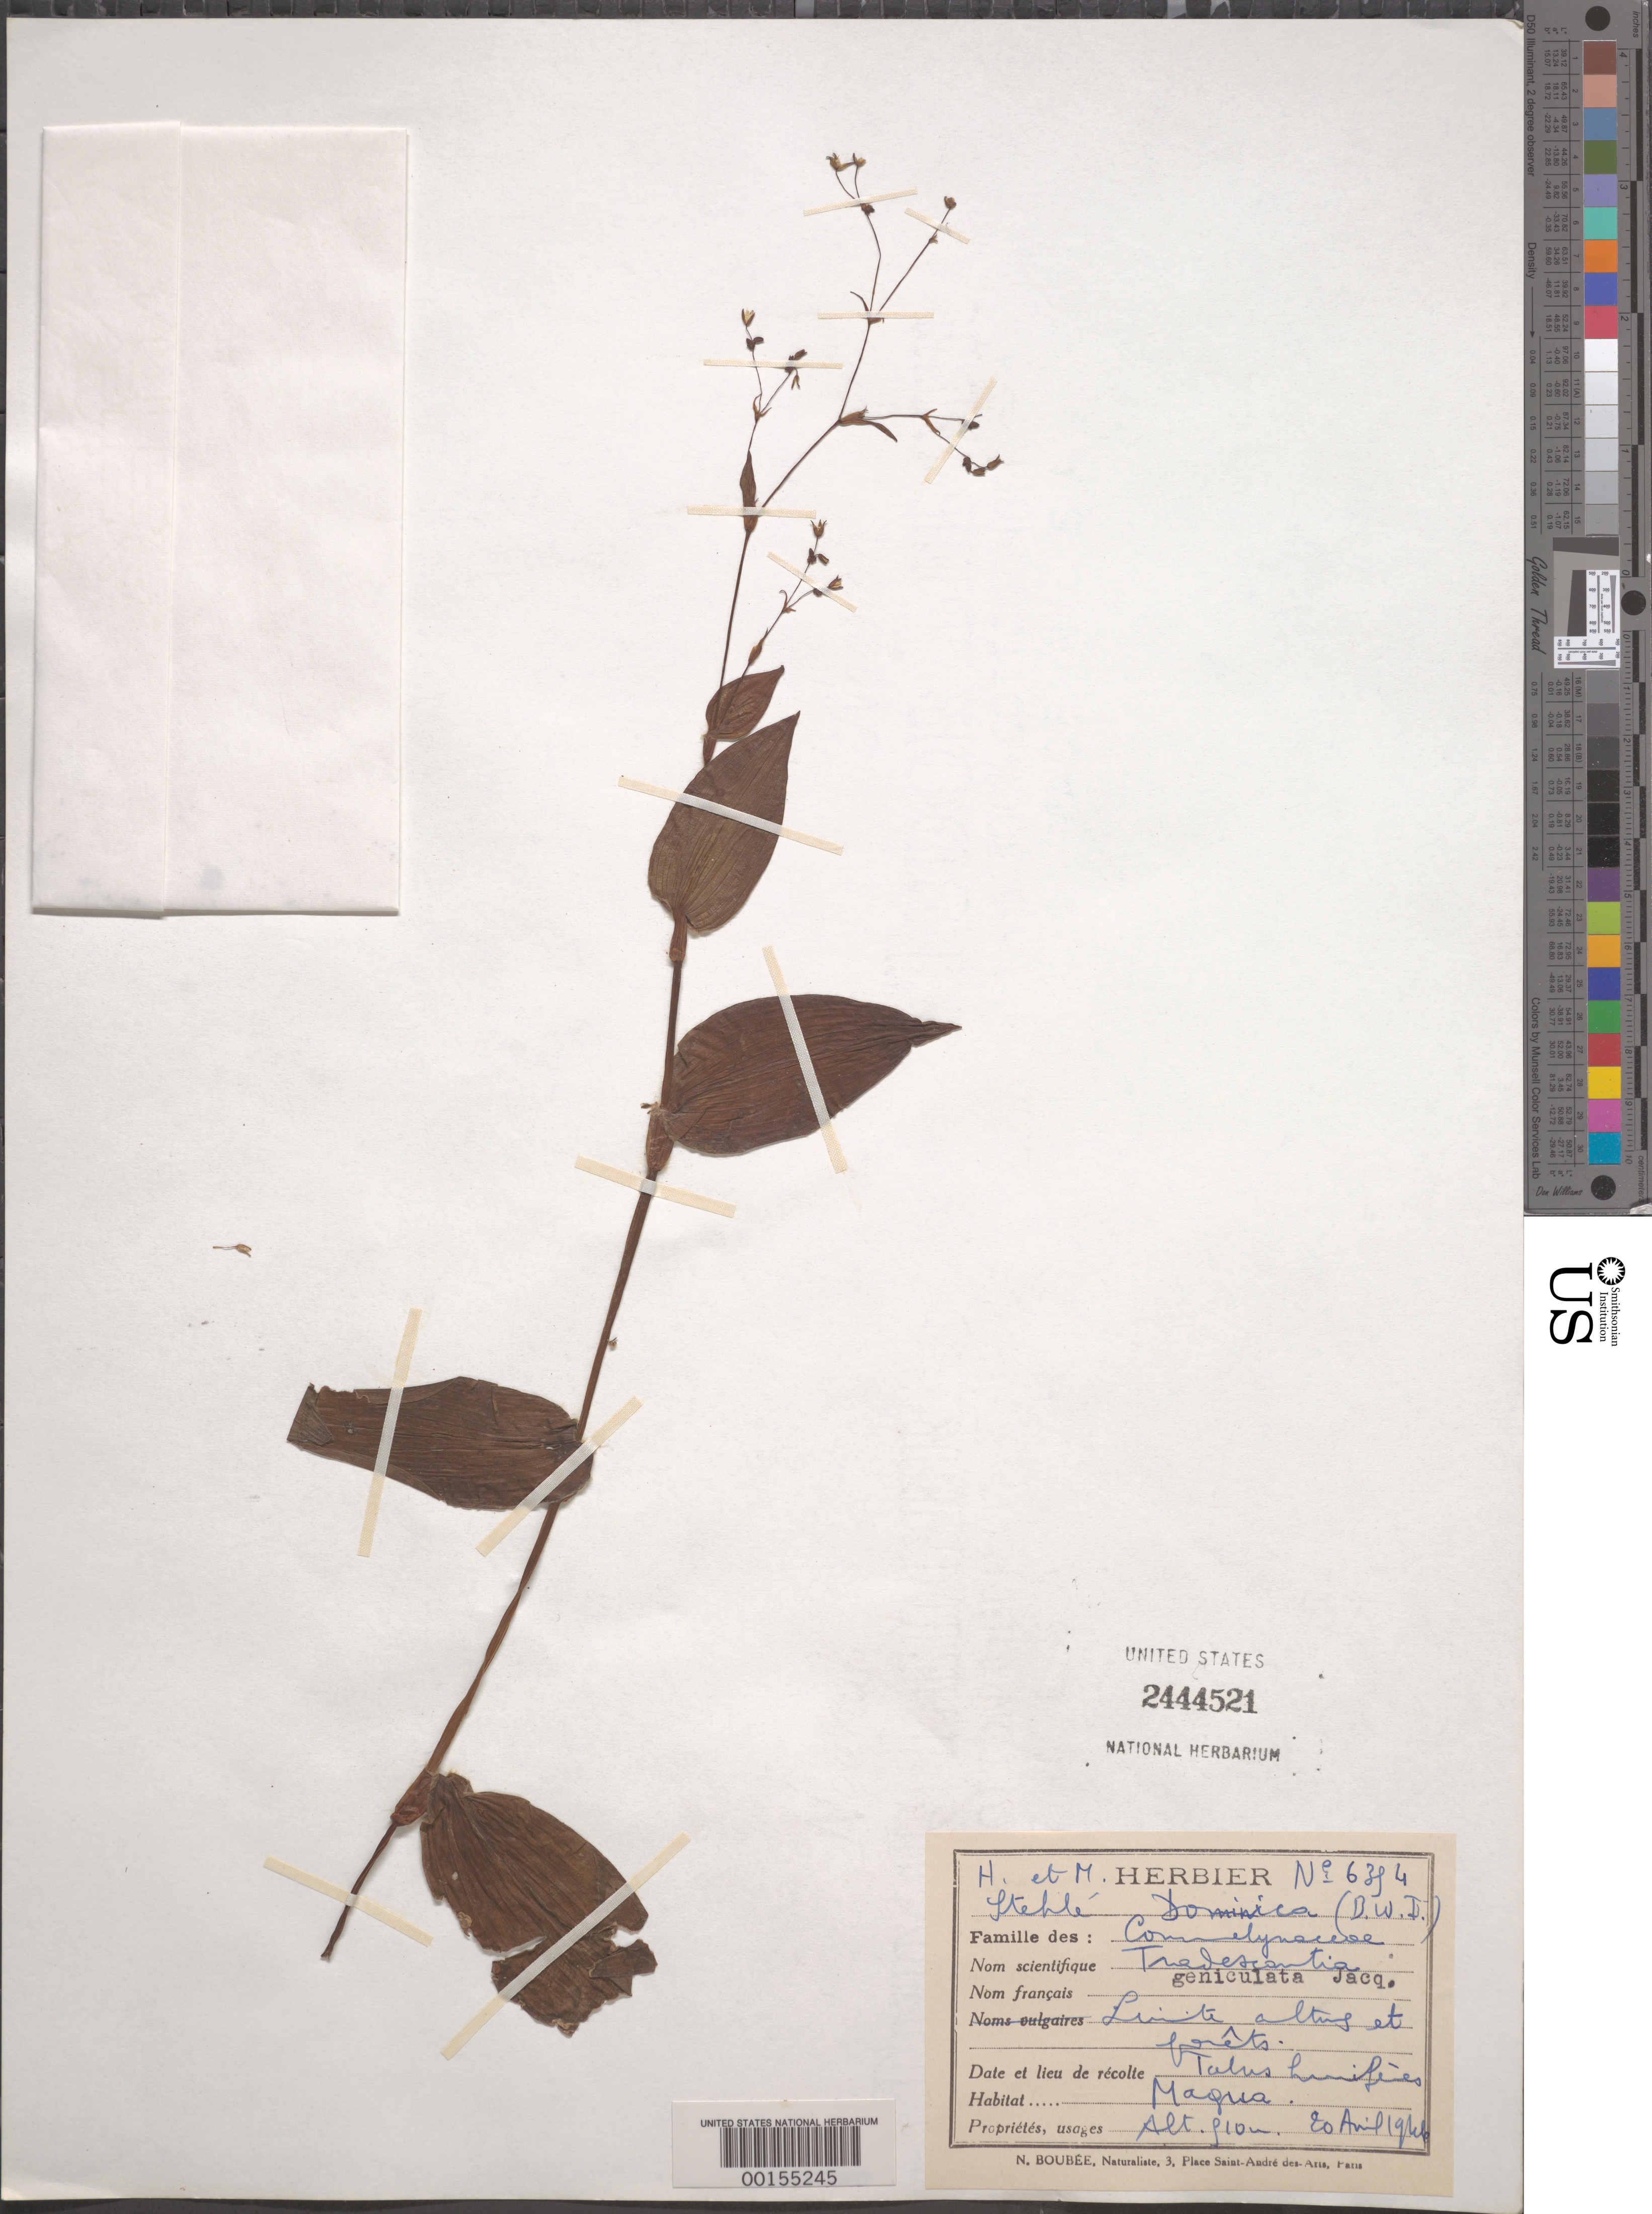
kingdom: Plantae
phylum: Tracheophyta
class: Liliopsida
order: Commelinales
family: Commelinaceae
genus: Gibasis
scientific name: Gibasis pauciflora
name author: (Urb. & Ekman) D.R. Hunt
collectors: H. Stehlé & M. Stehlé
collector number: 6394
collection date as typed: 20 Apr 1926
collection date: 1926-04-20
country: Dominican Republic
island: Hispaniola Island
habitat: Moist talus, forest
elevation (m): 910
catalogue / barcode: US 2444521